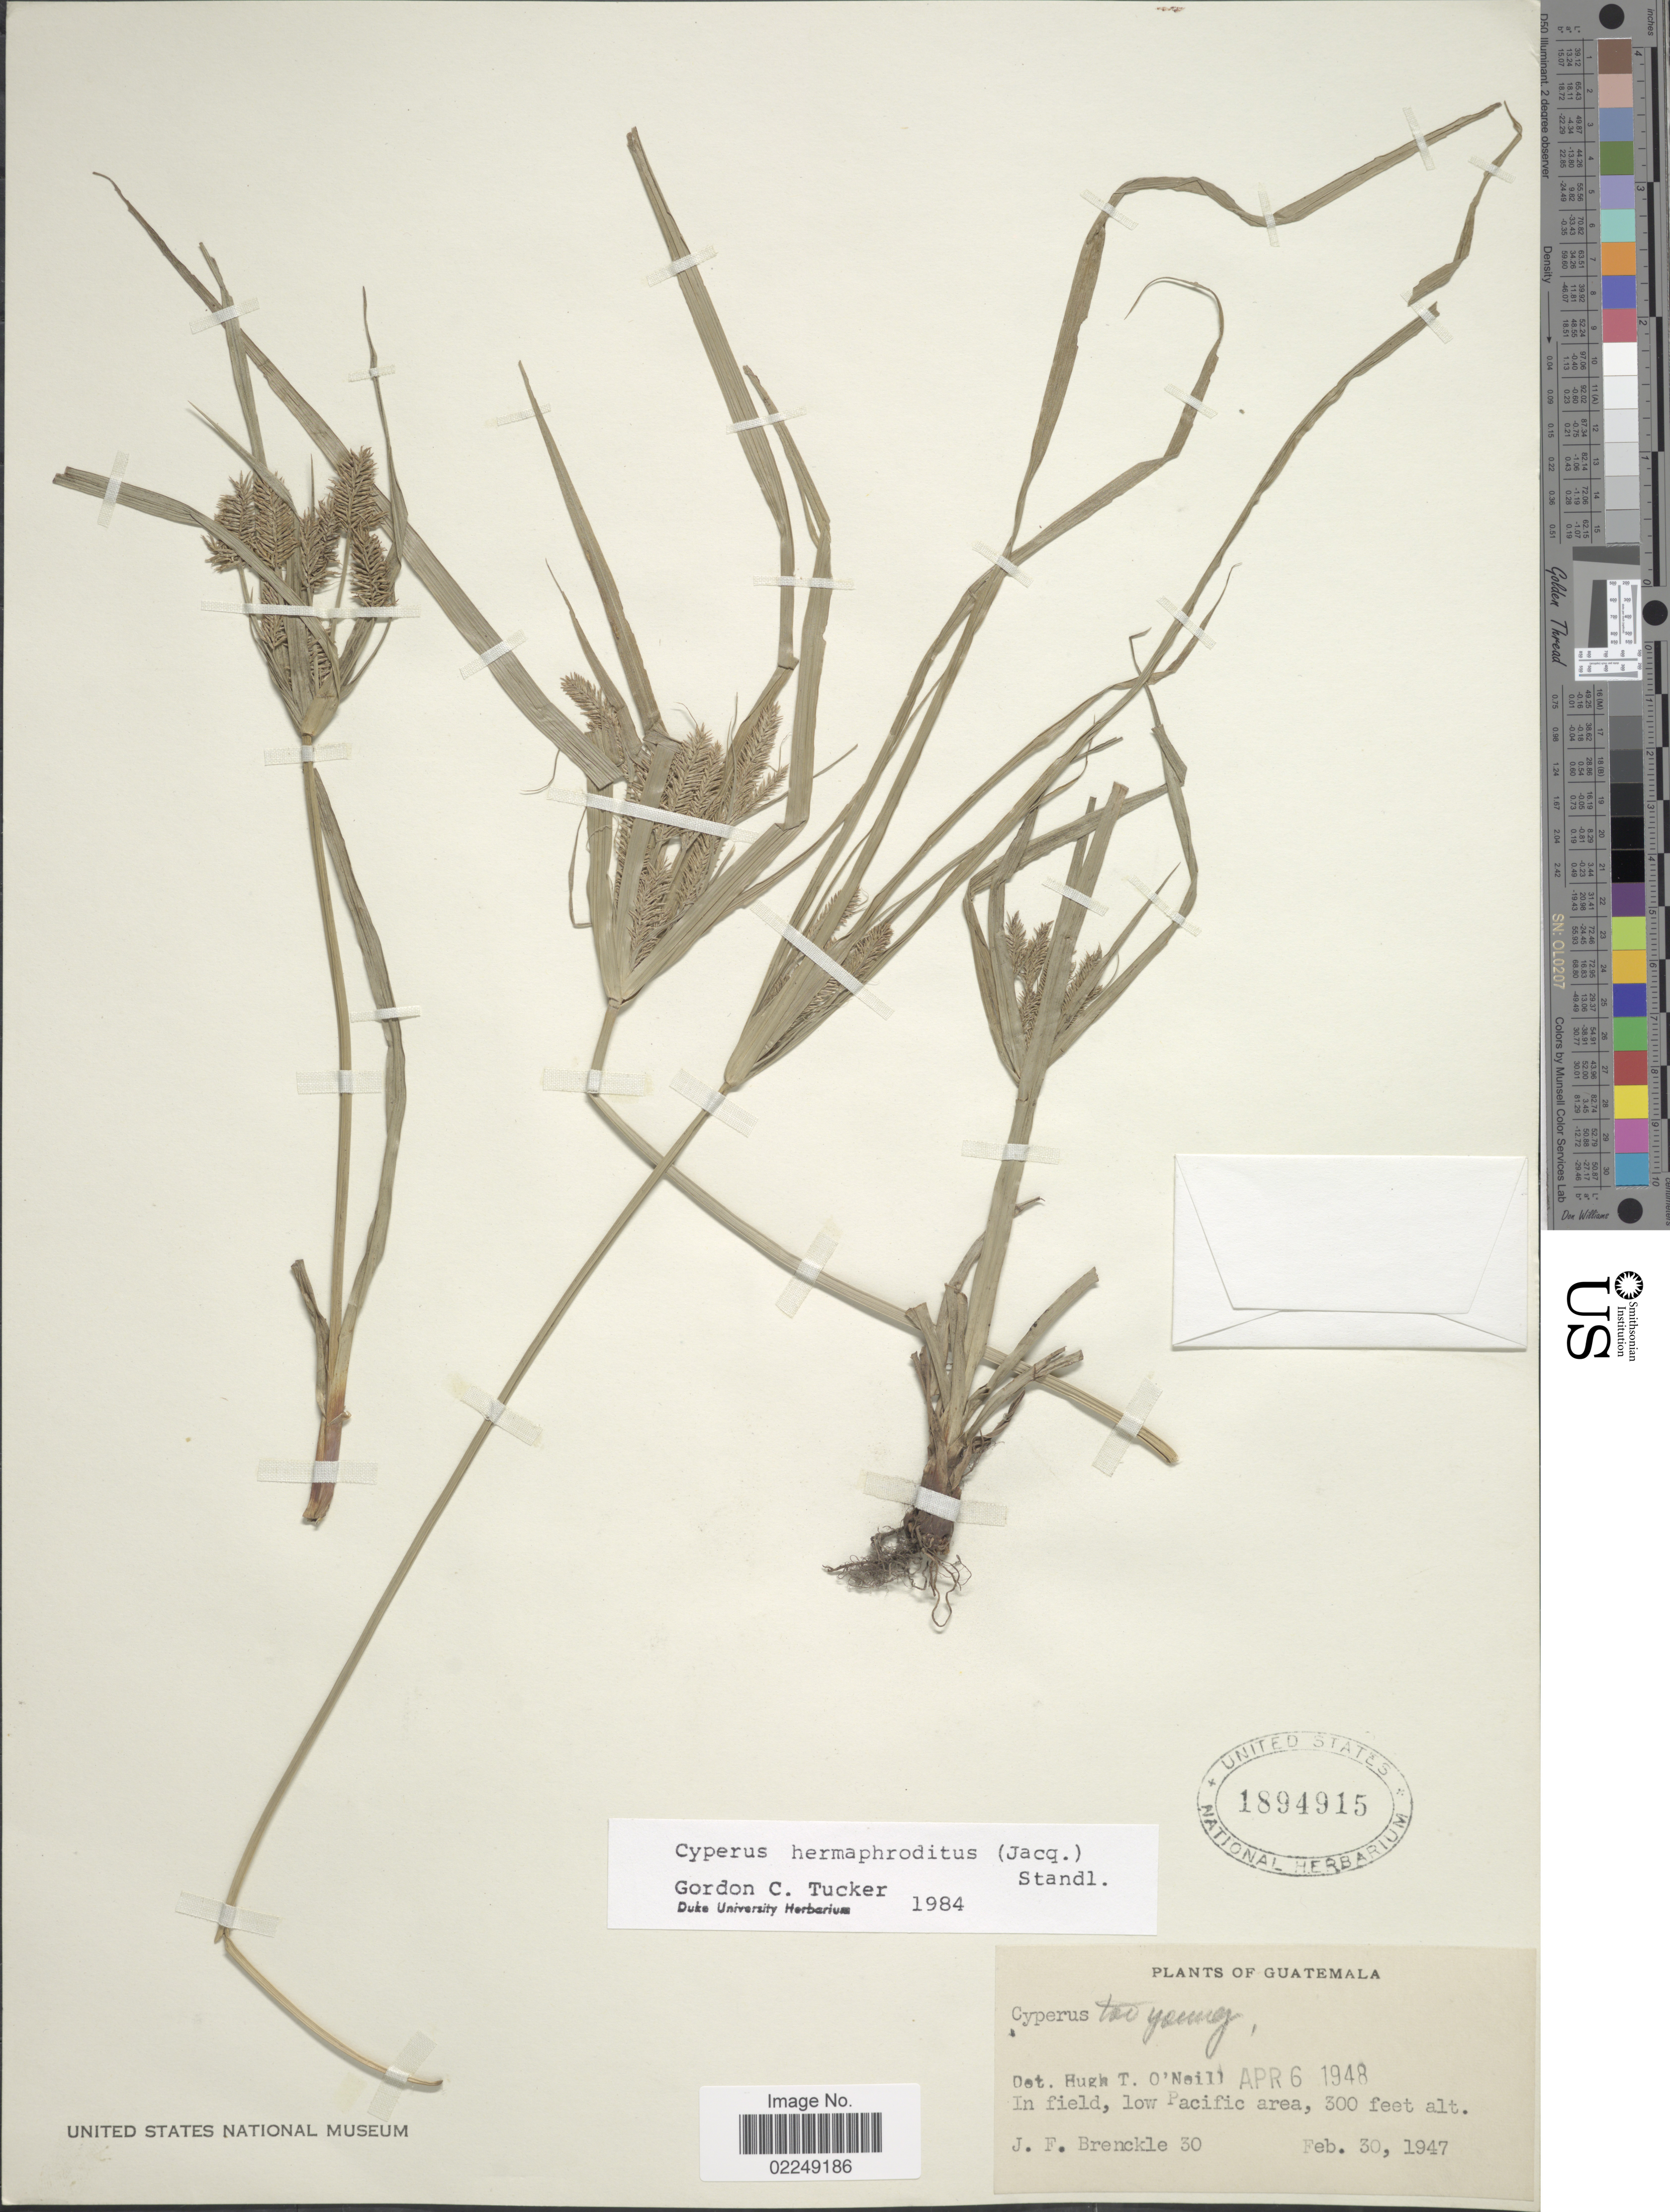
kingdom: Plantae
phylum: Tracheophyta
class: Liliopsida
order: Poales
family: Cyperaceae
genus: Cyperus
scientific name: Cyperus hermaphroditus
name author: (Jacq.) Standl.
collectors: J. Brenckle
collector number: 30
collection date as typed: Transcribed d/m/y: 30/2/1947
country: Guatemala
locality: In field, low Pacific area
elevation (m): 91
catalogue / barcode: US 1894915